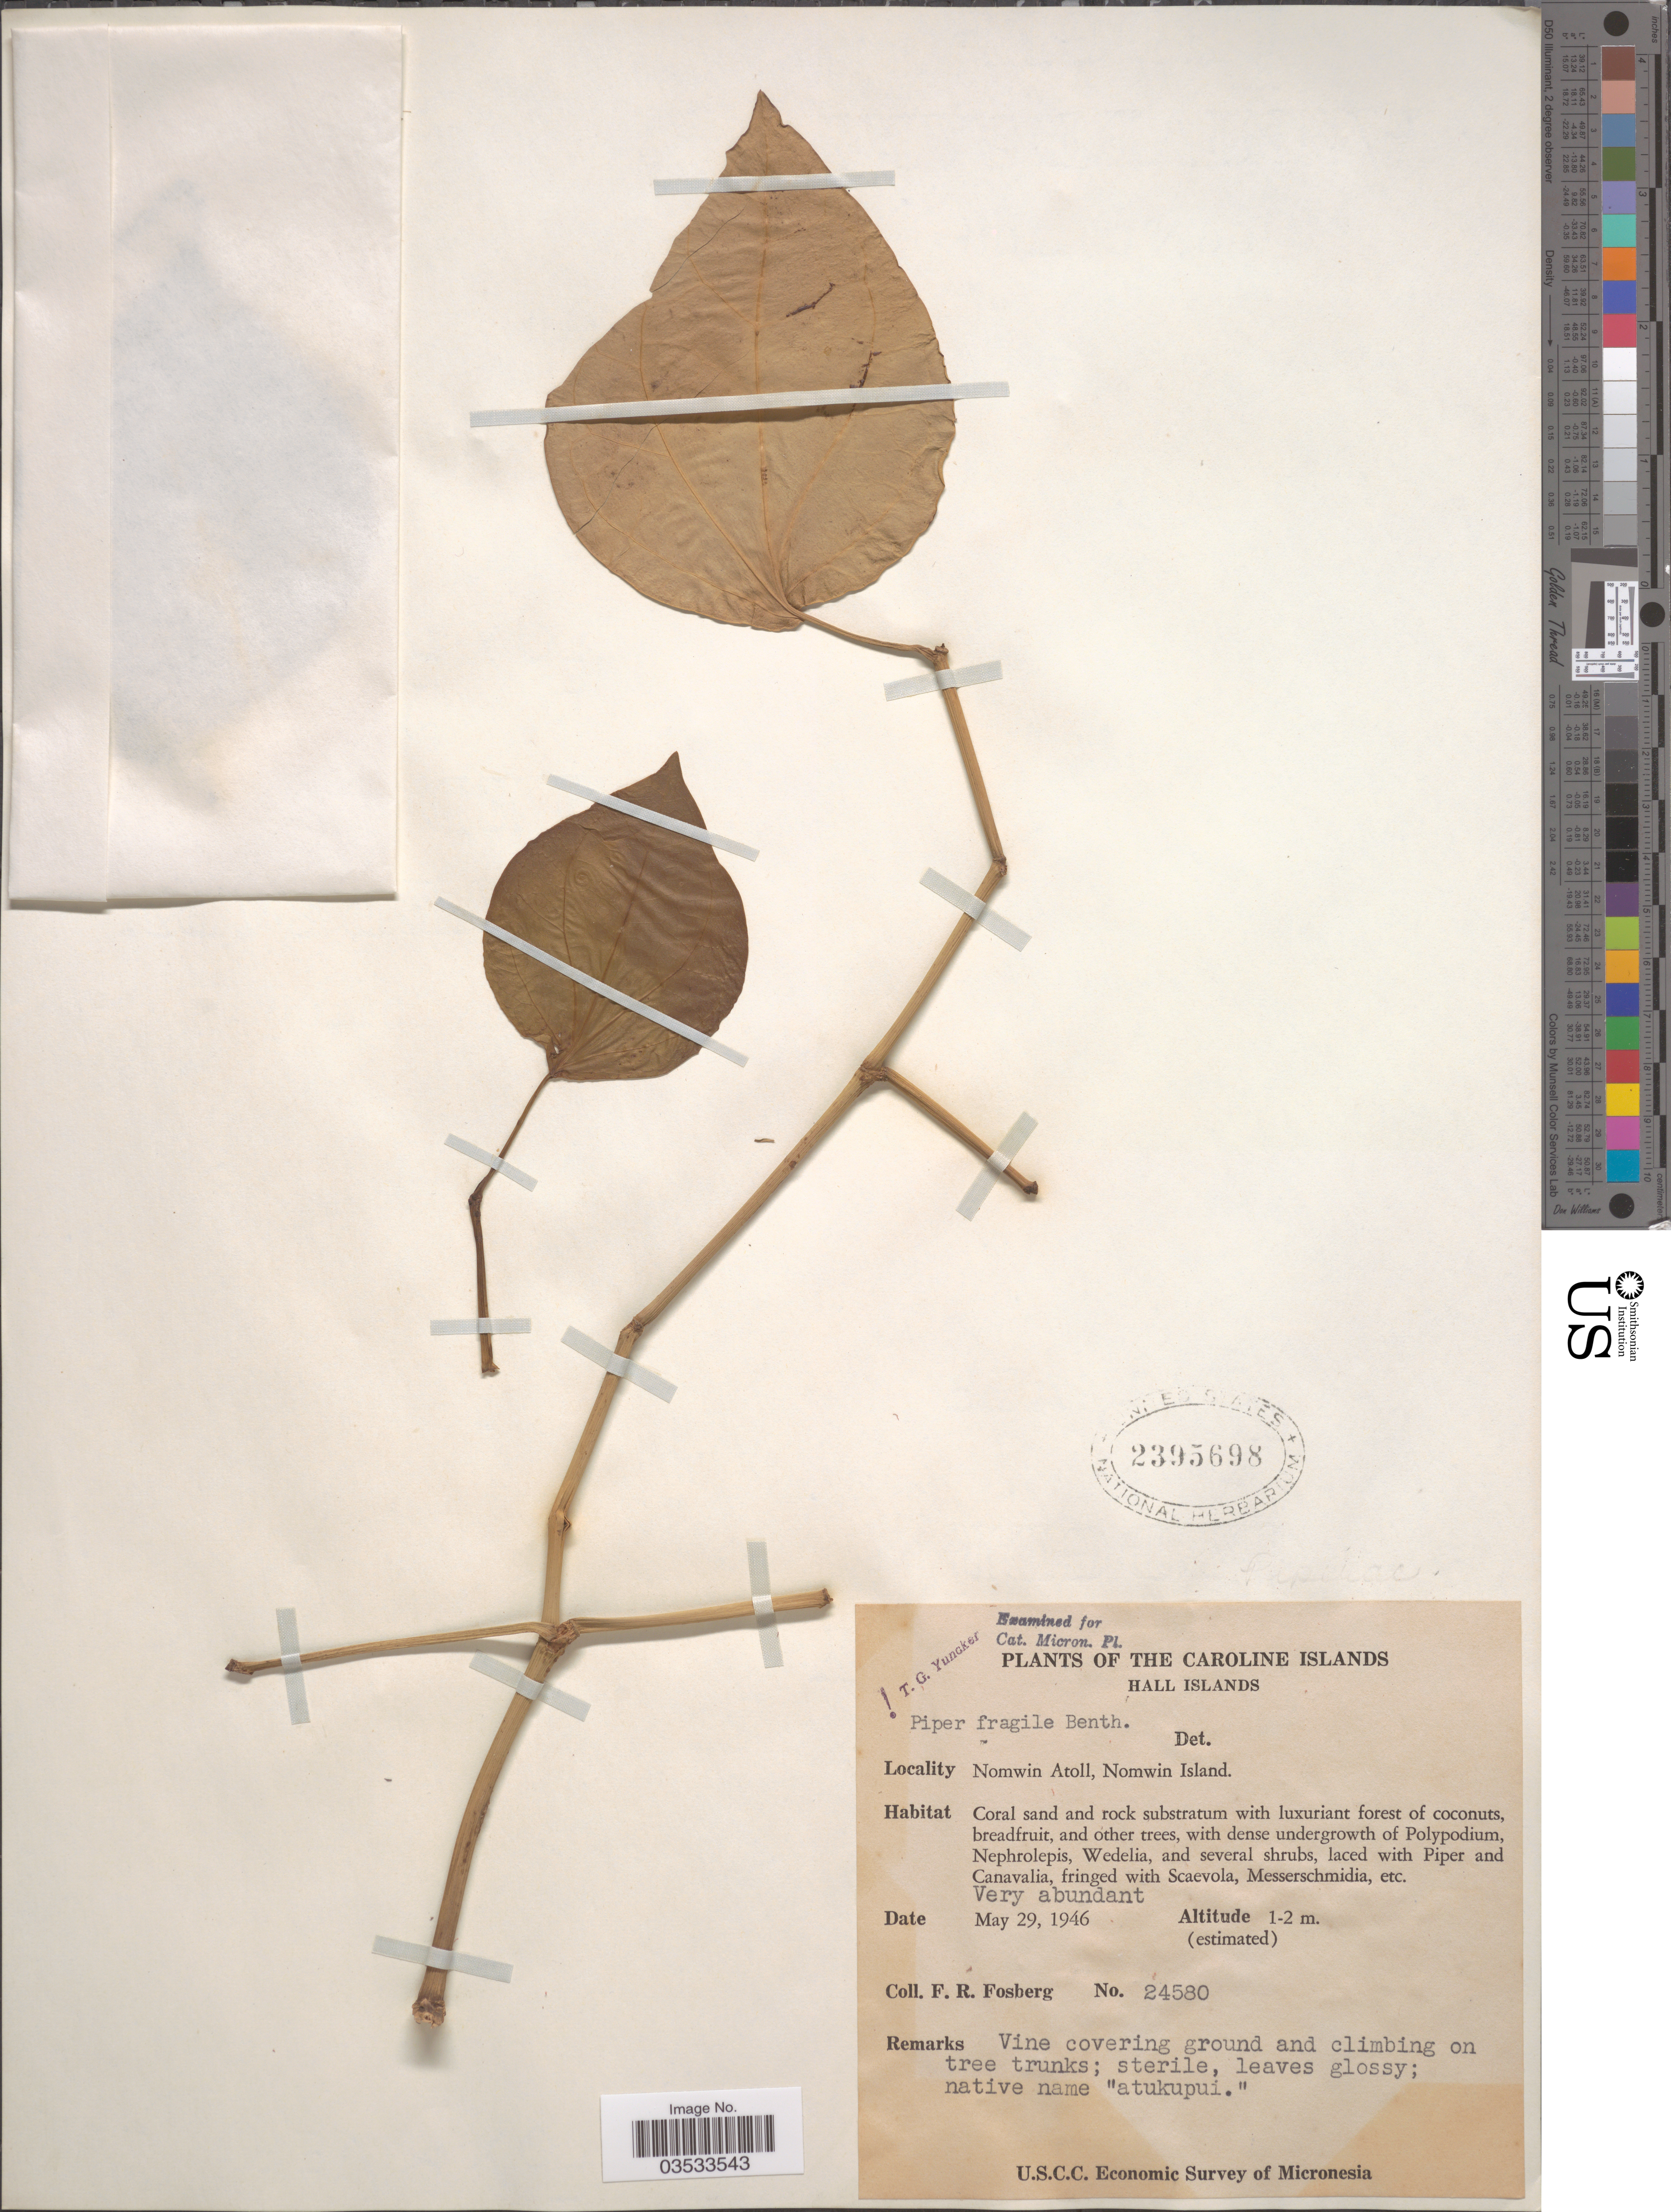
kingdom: Plantae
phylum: Tracheophyta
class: Magnoliopsida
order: Piperales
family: Piperaceae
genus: Piper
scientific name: Piper fragile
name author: Benth.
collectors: F. R. Fosberg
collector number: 24580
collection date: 1946-05-29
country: Micronesia, Federated States of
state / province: Truk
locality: The Caroline Islands. Hall Islands. Nomwin Atoll, Nomwin Island.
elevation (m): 1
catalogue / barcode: US 2395698